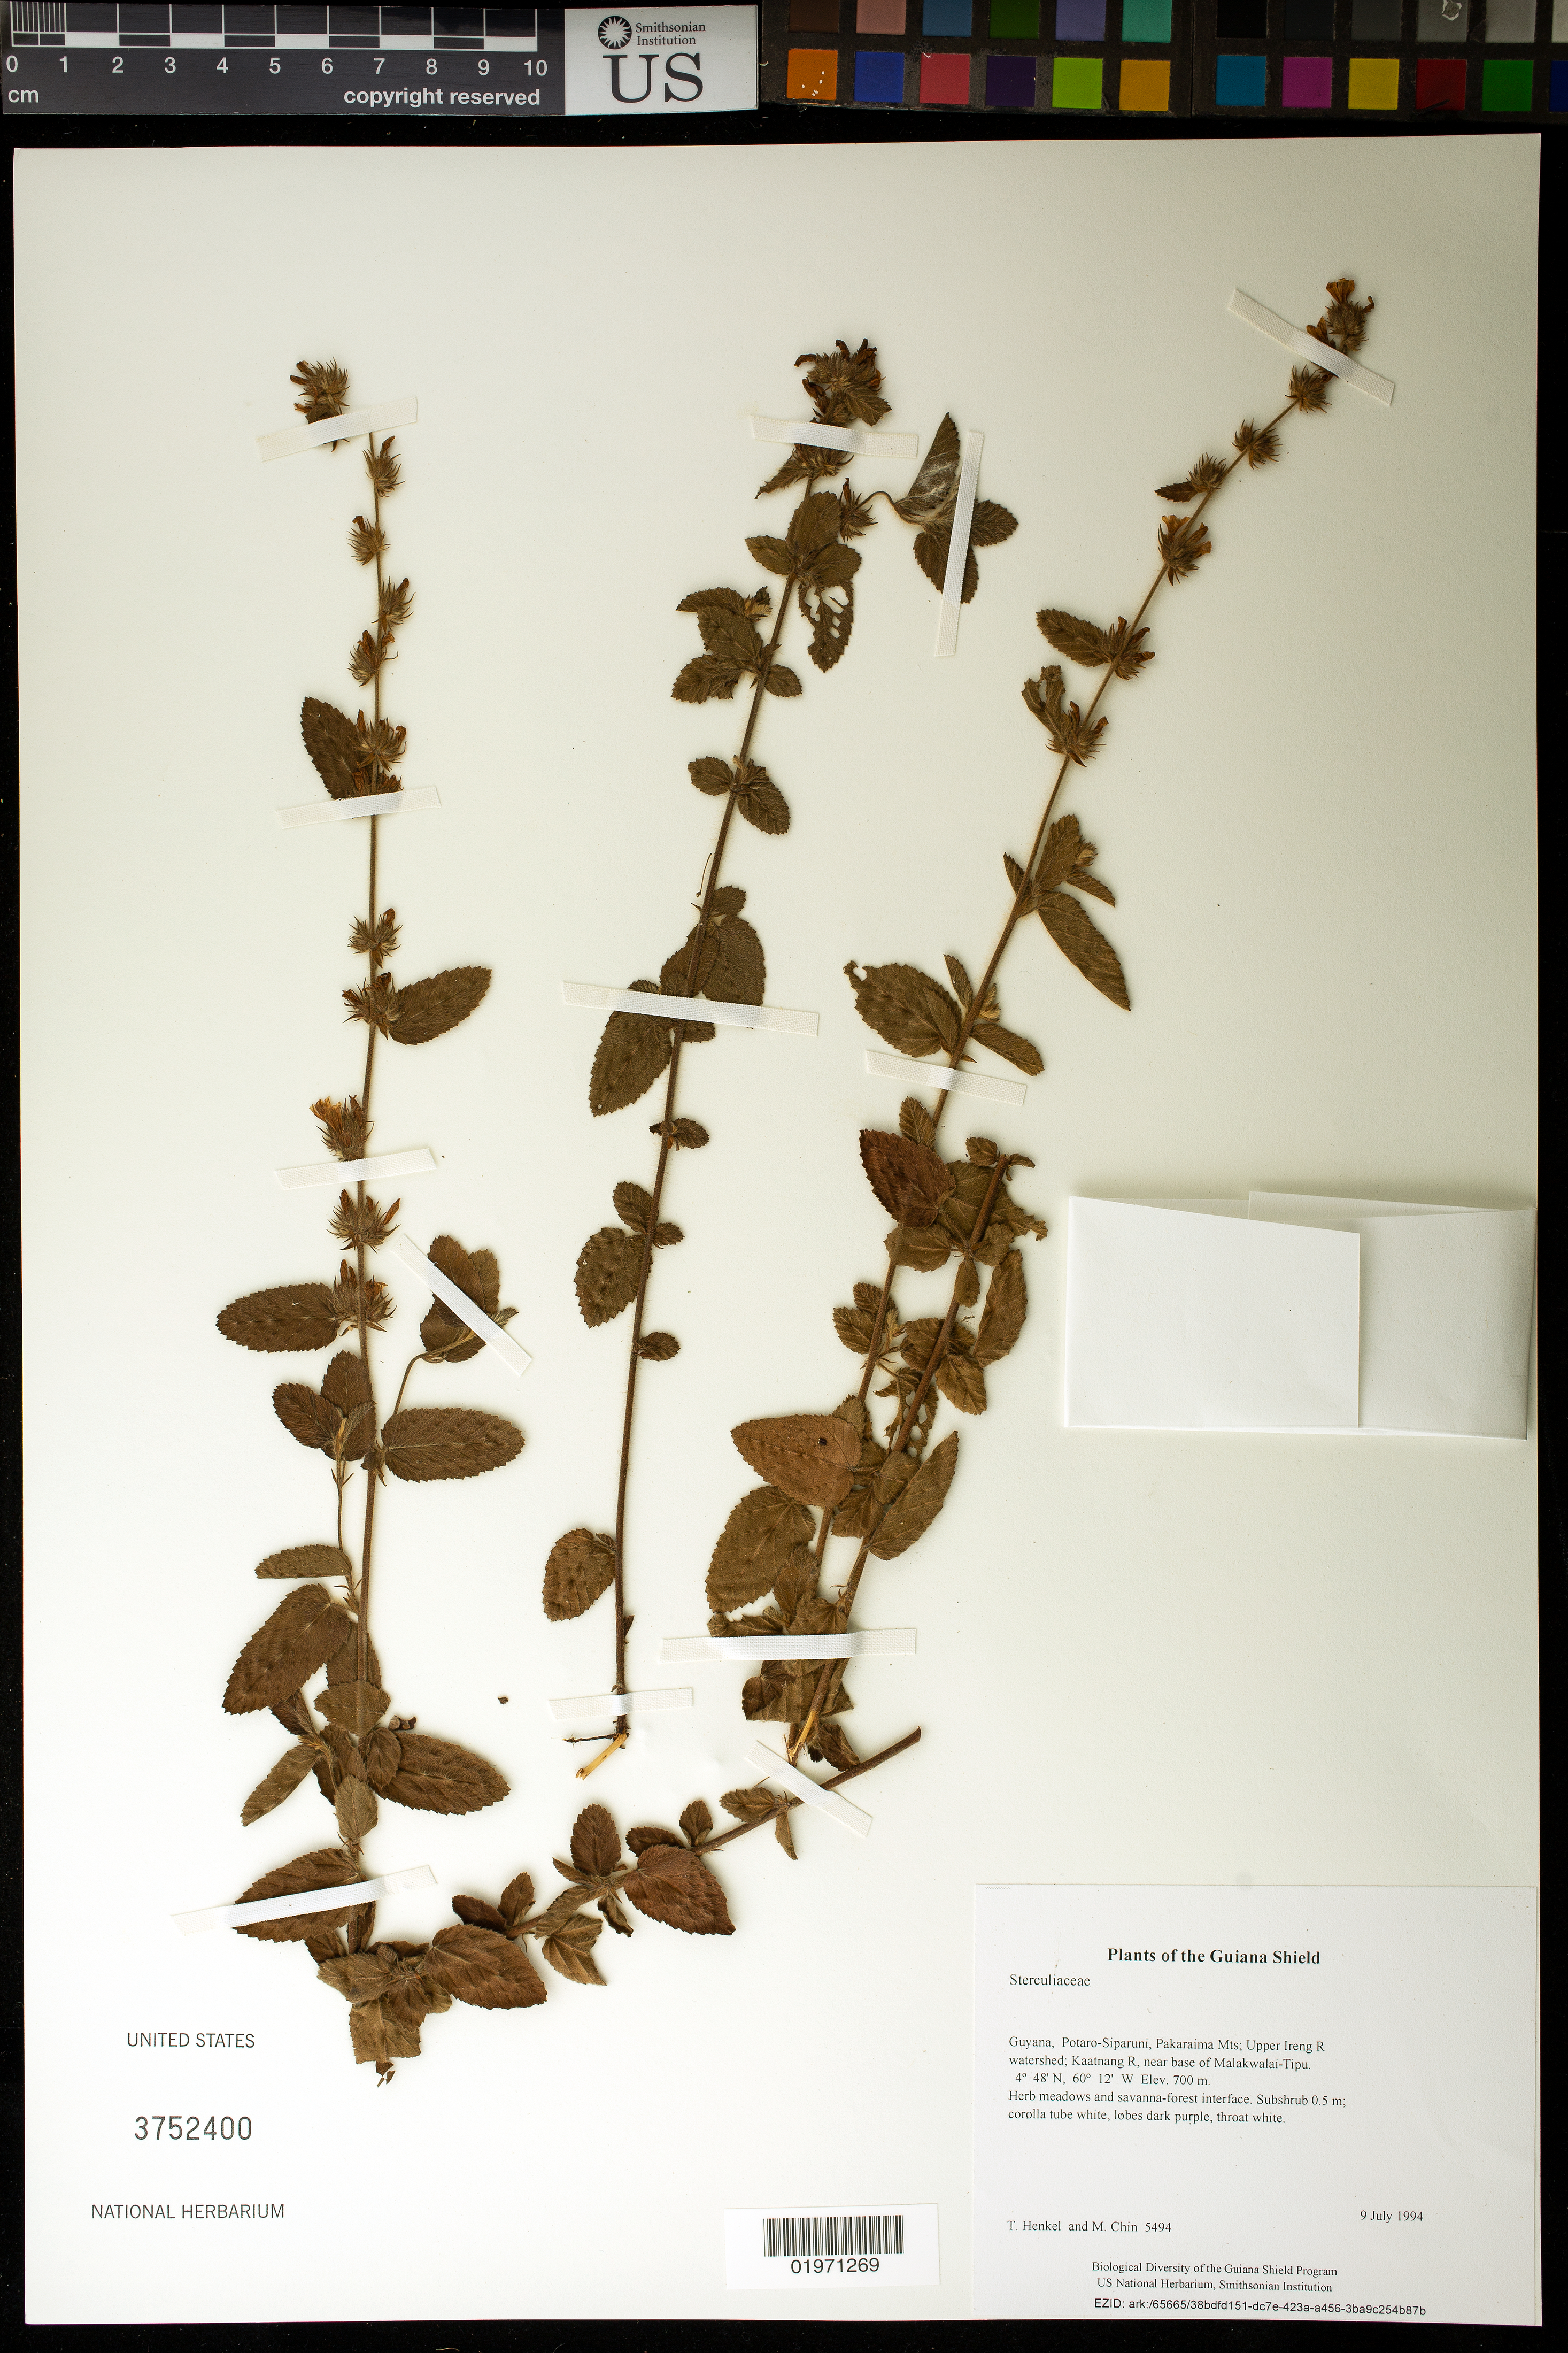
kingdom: Plantae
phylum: Tracheophyta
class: Magnoliopsida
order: Malvales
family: Malvaceae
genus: Melochia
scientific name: Melochia spicata var. spicata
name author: (L.) Fryxell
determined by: Dorr, L. J., (BOT), Smithsonian Institution - National Museum of Natural History (UNITED STATES)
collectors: T. Henkel & M. Chin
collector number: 5494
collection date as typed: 9 July 1994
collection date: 1994-07-09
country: Guyana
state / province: Potaro-Siparuni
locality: Pakaraima Mts; Upper Ireng R watershed; Kaatnang R, near base of Malakwalai-Tipu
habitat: Herb meadows and savanna-forest interface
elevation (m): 700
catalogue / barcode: US 3752400